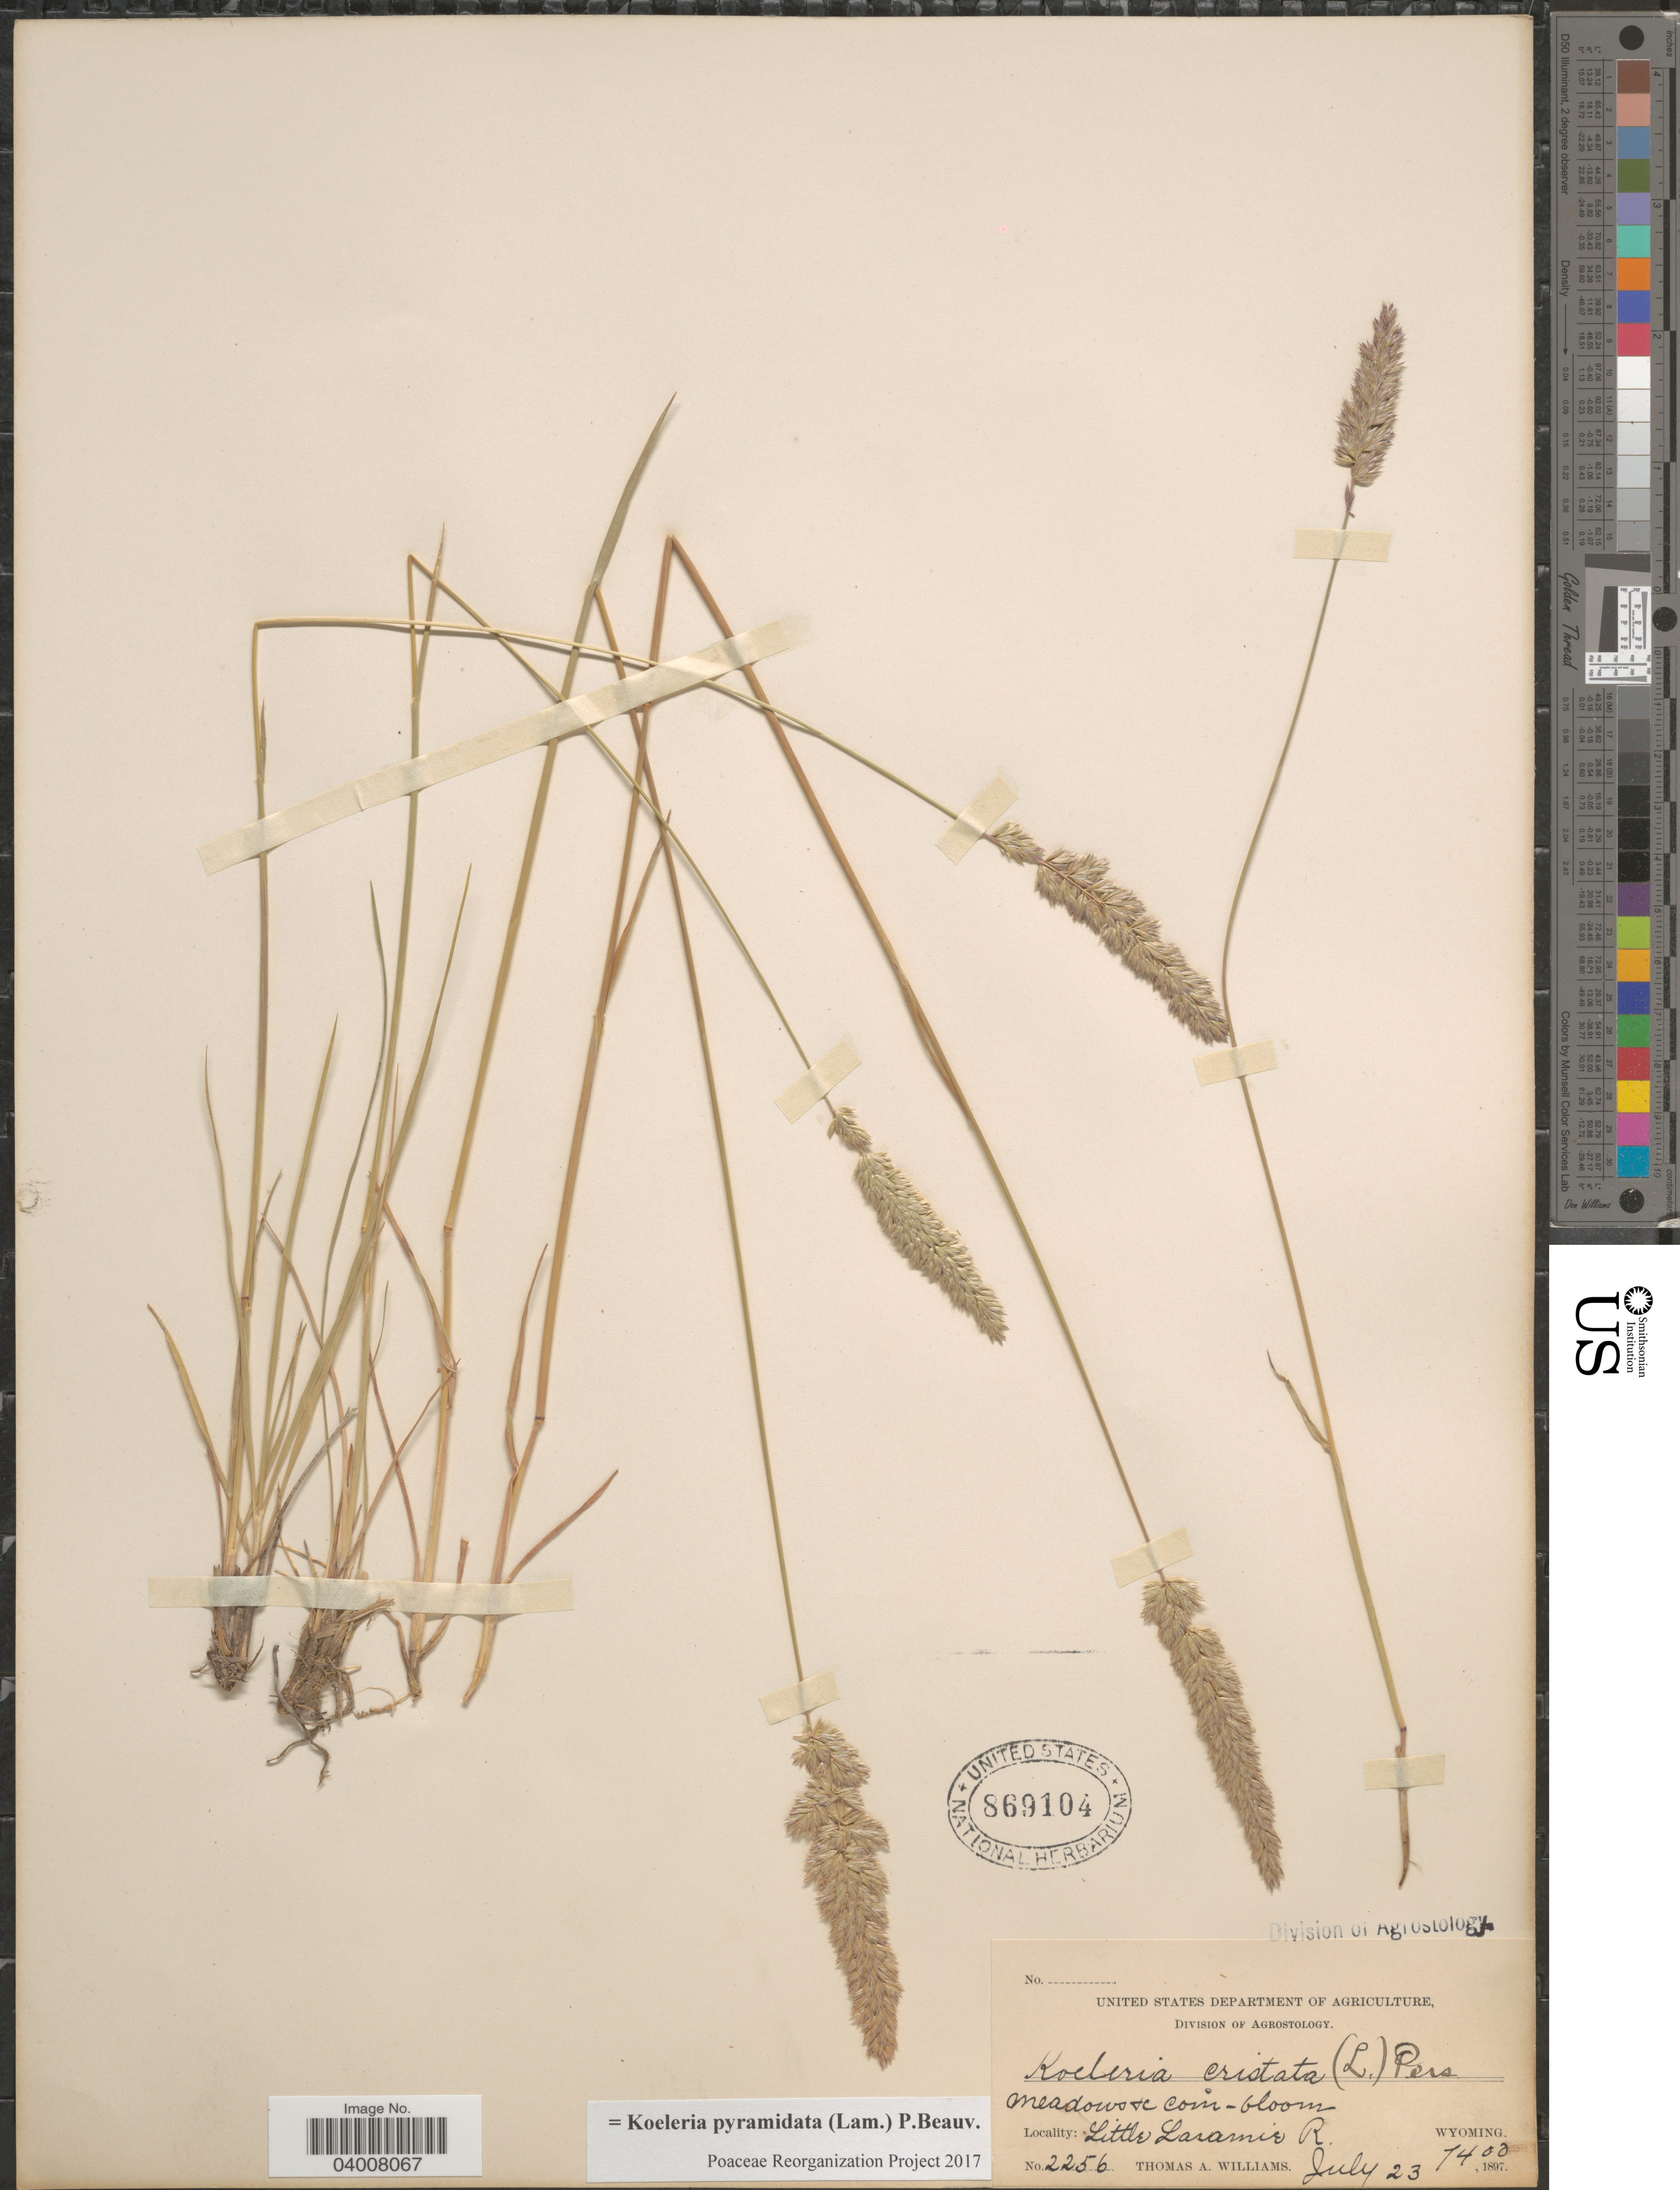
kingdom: Plantae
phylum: Tracheophyta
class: Liliopsida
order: Poales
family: Poaceae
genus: Koeleria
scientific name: Koeleria pyramidata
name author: (Lam.) P. Beauv.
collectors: T. A. Williams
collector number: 2256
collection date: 1897-07-23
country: United States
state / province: Wyoming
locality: Little Laramie R.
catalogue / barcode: US 869104